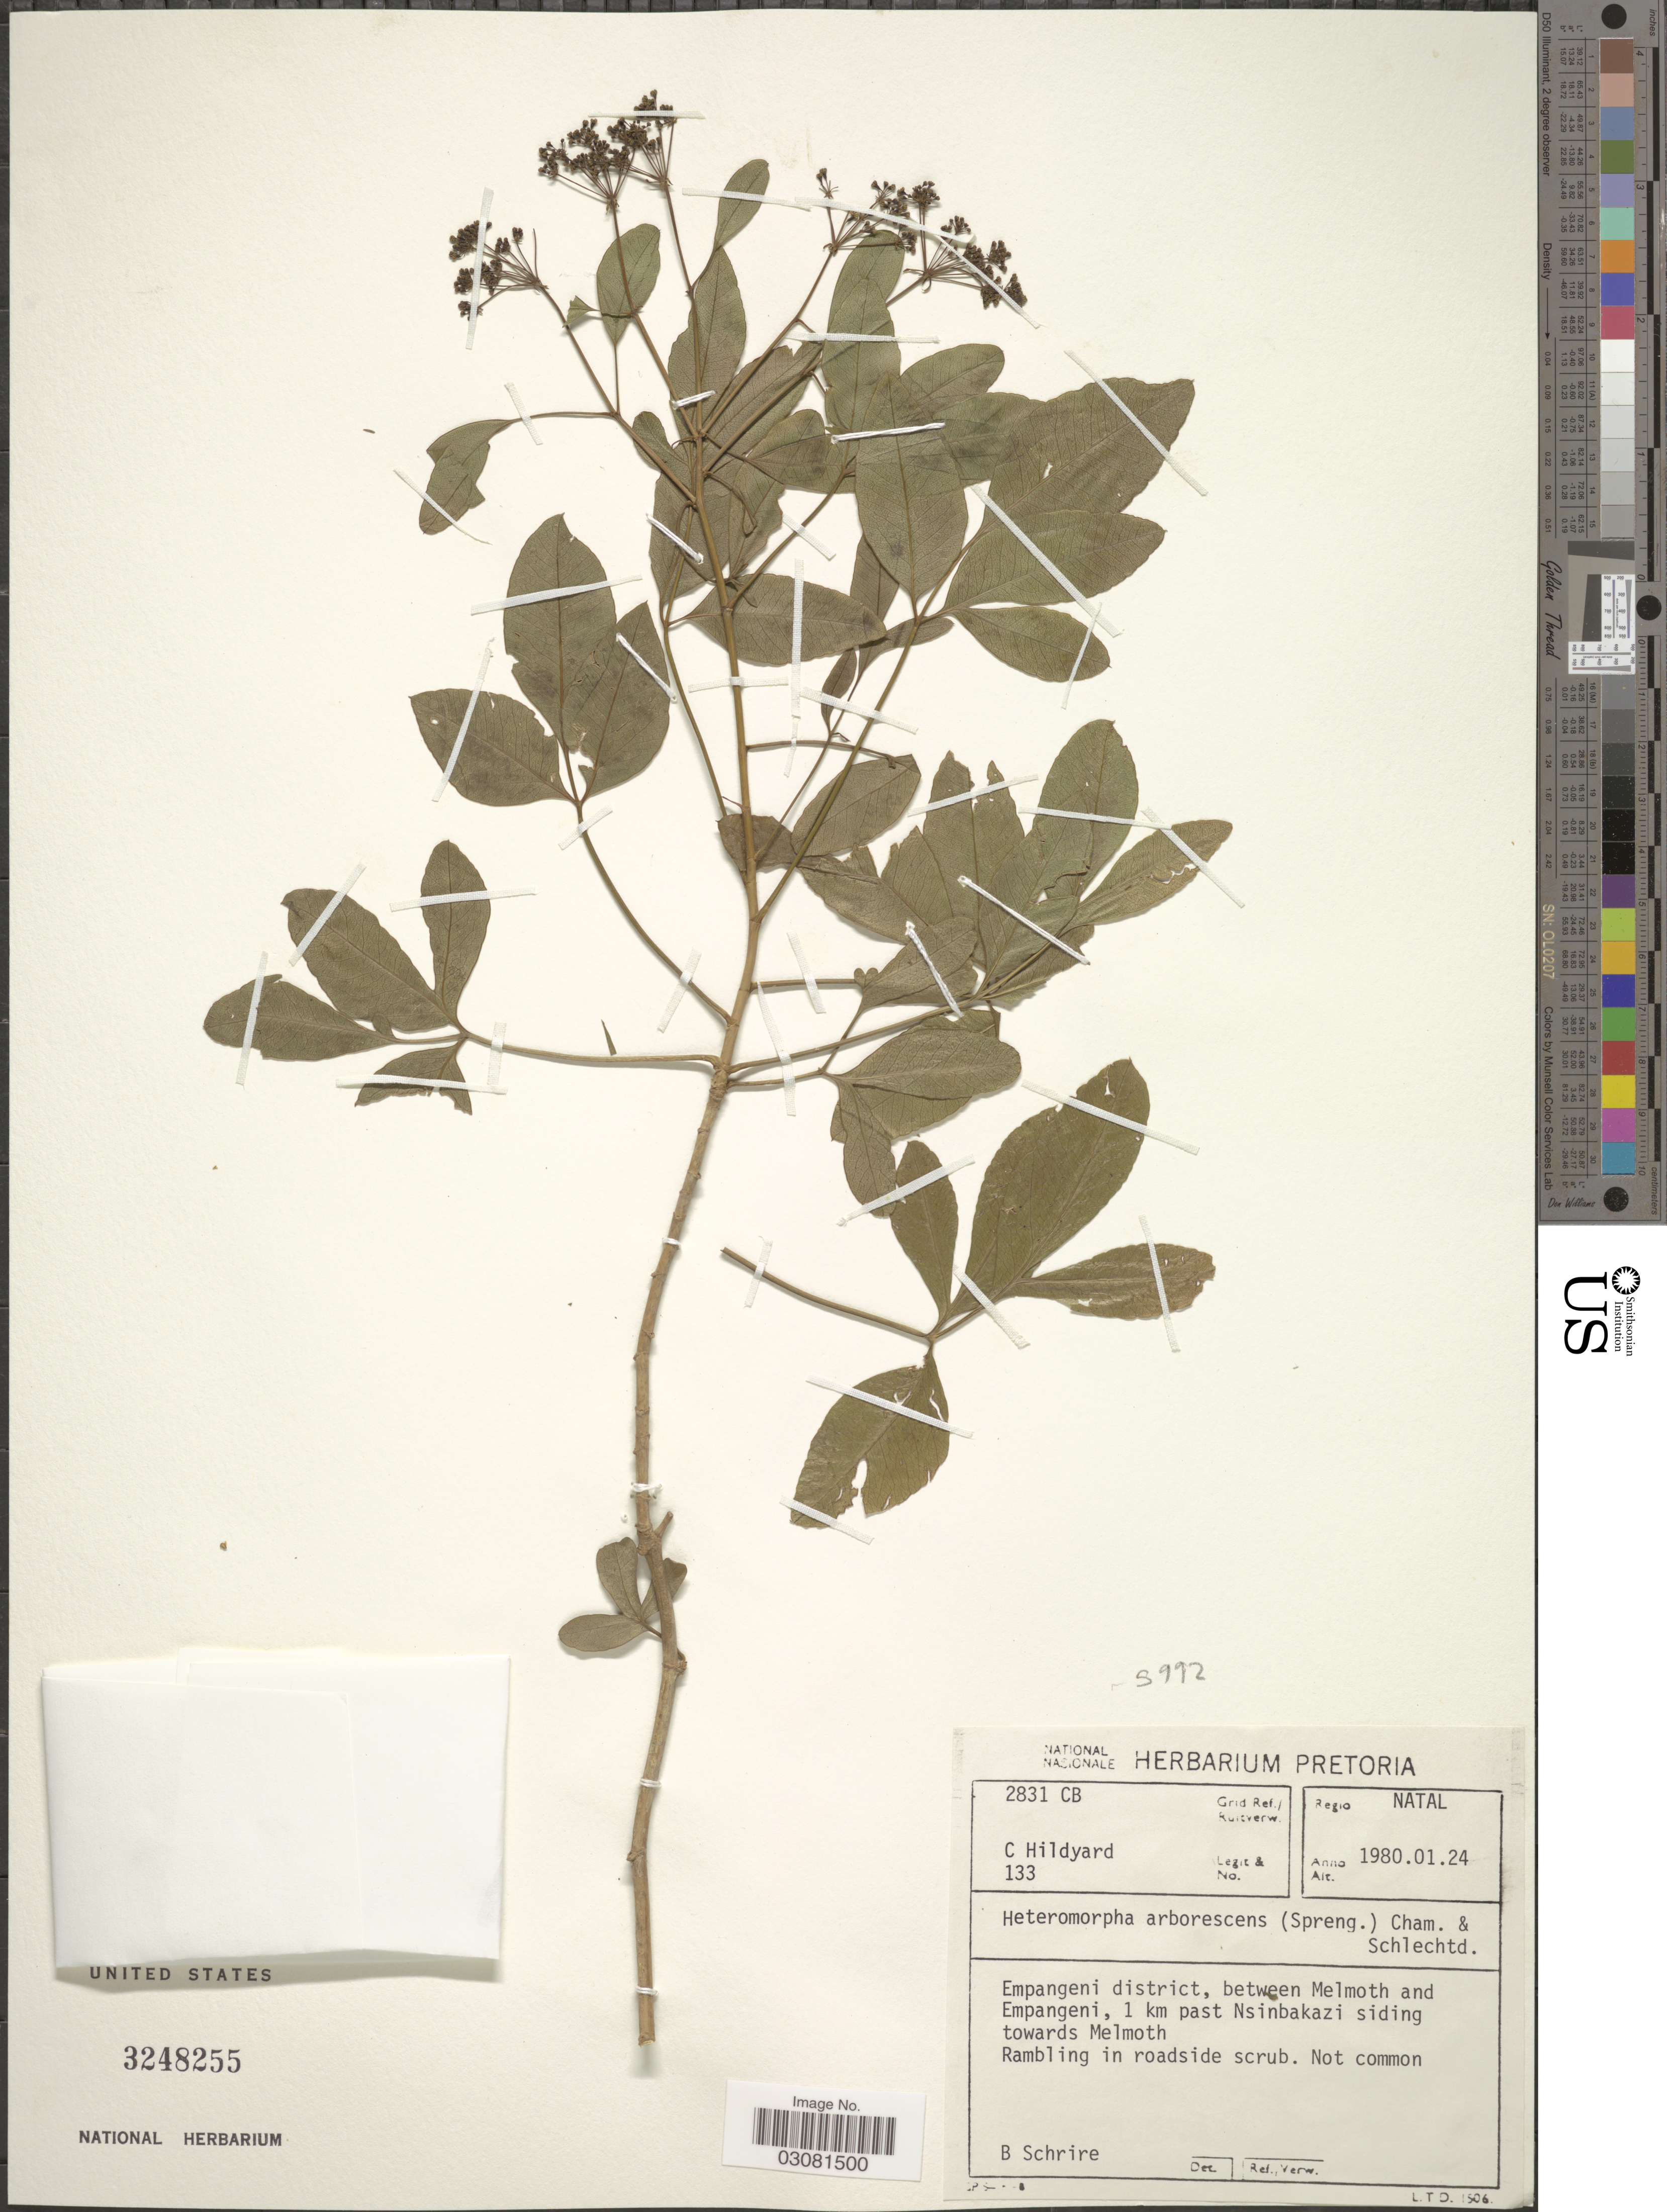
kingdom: Plantae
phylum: Tracheophyta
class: Magnoliopsida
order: Apiales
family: Apiaceae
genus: Heteromorpha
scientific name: Heteromorpha arborescens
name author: Cham. & Schltdl.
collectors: C. Hildyard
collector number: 133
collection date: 1980-01-24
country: South Africa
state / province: KwaZulu-Natal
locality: Grid Ref./Ruitverw. 2831CB, Regio Natal, Empangeni district, between Melmoth and Empangeni, 1 km past Nsinbakazi siding towards Melmoth.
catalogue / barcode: US 3248255